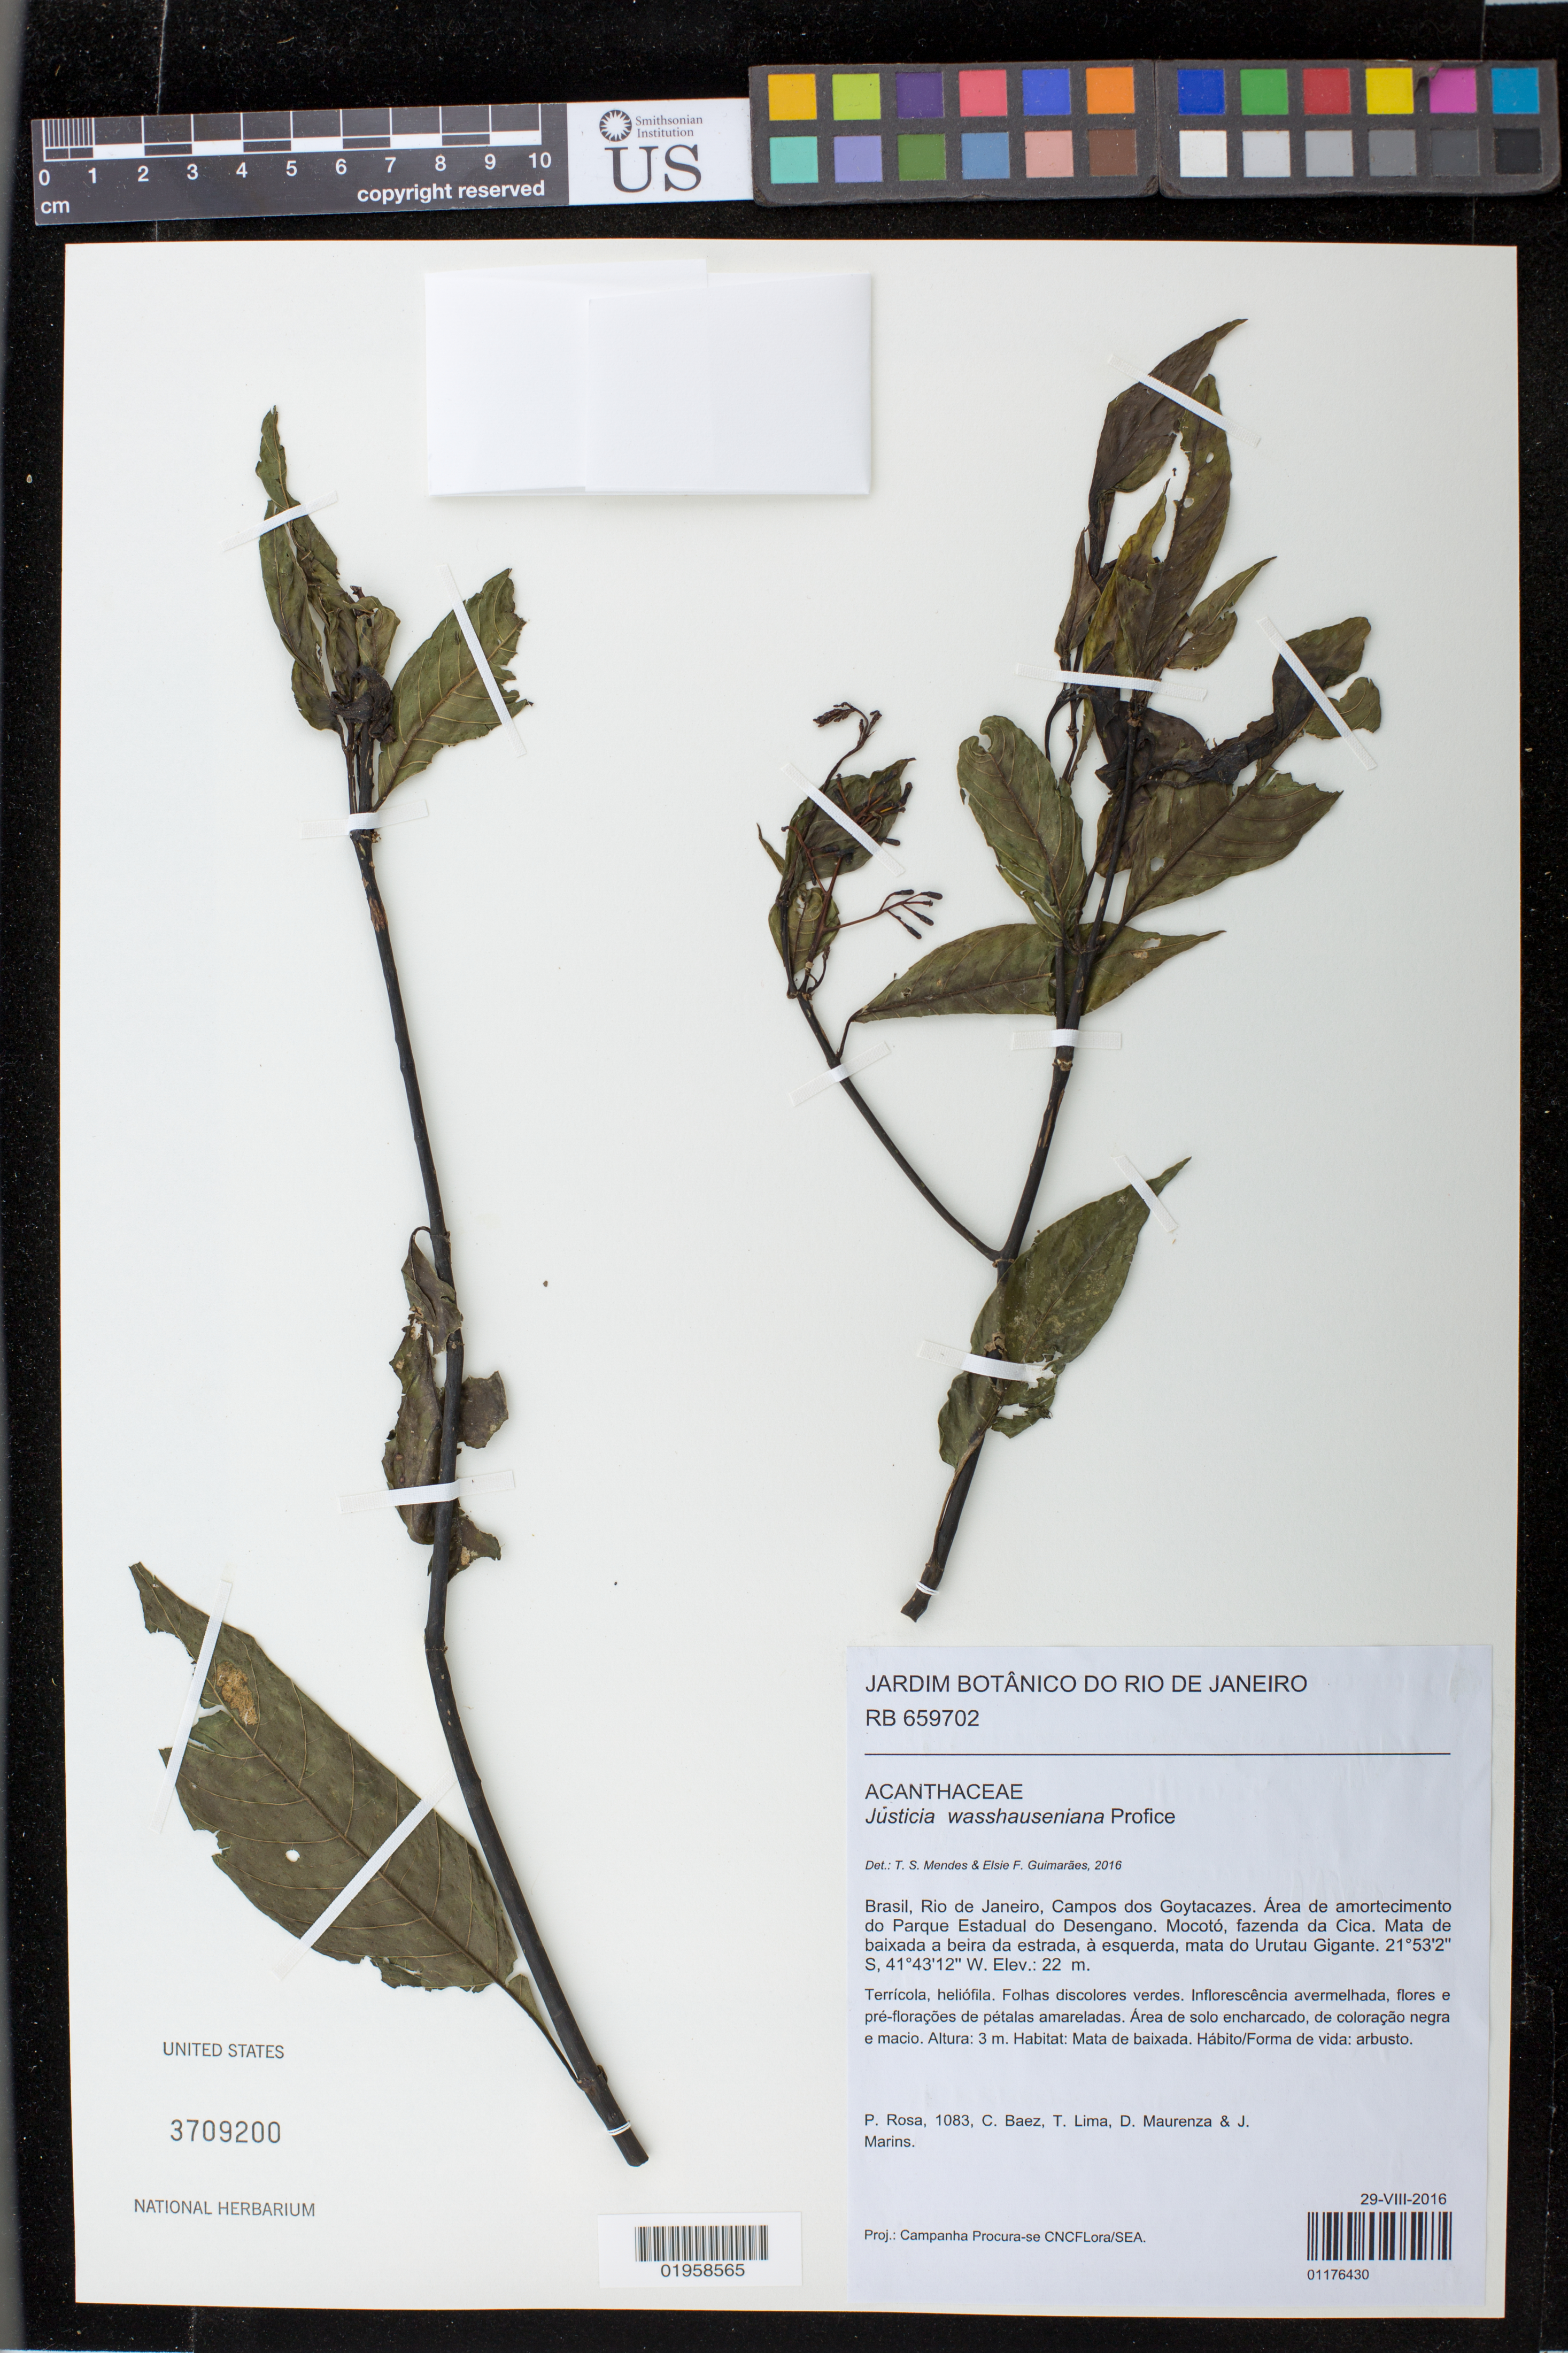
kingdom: Plantae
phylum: Tracheophyta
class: Magnoliopsida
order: Lamiales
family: Acanthaceae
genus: Justicia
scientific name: Justicia wasshauseniana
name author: Profice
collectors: P. Rosa et al.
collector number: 1083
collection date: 2016-08-29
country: Brazil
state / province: Rio de Janeiro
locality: Campos dos Goytacazes. Area de amortecimento do Parque Estadual do Desengano. Mocoto, fazenda da Cica. Mata de baixada a beira da estrada, a esquerda, mata do Urutau Gigante.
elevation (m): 22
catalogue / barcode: US 3709200